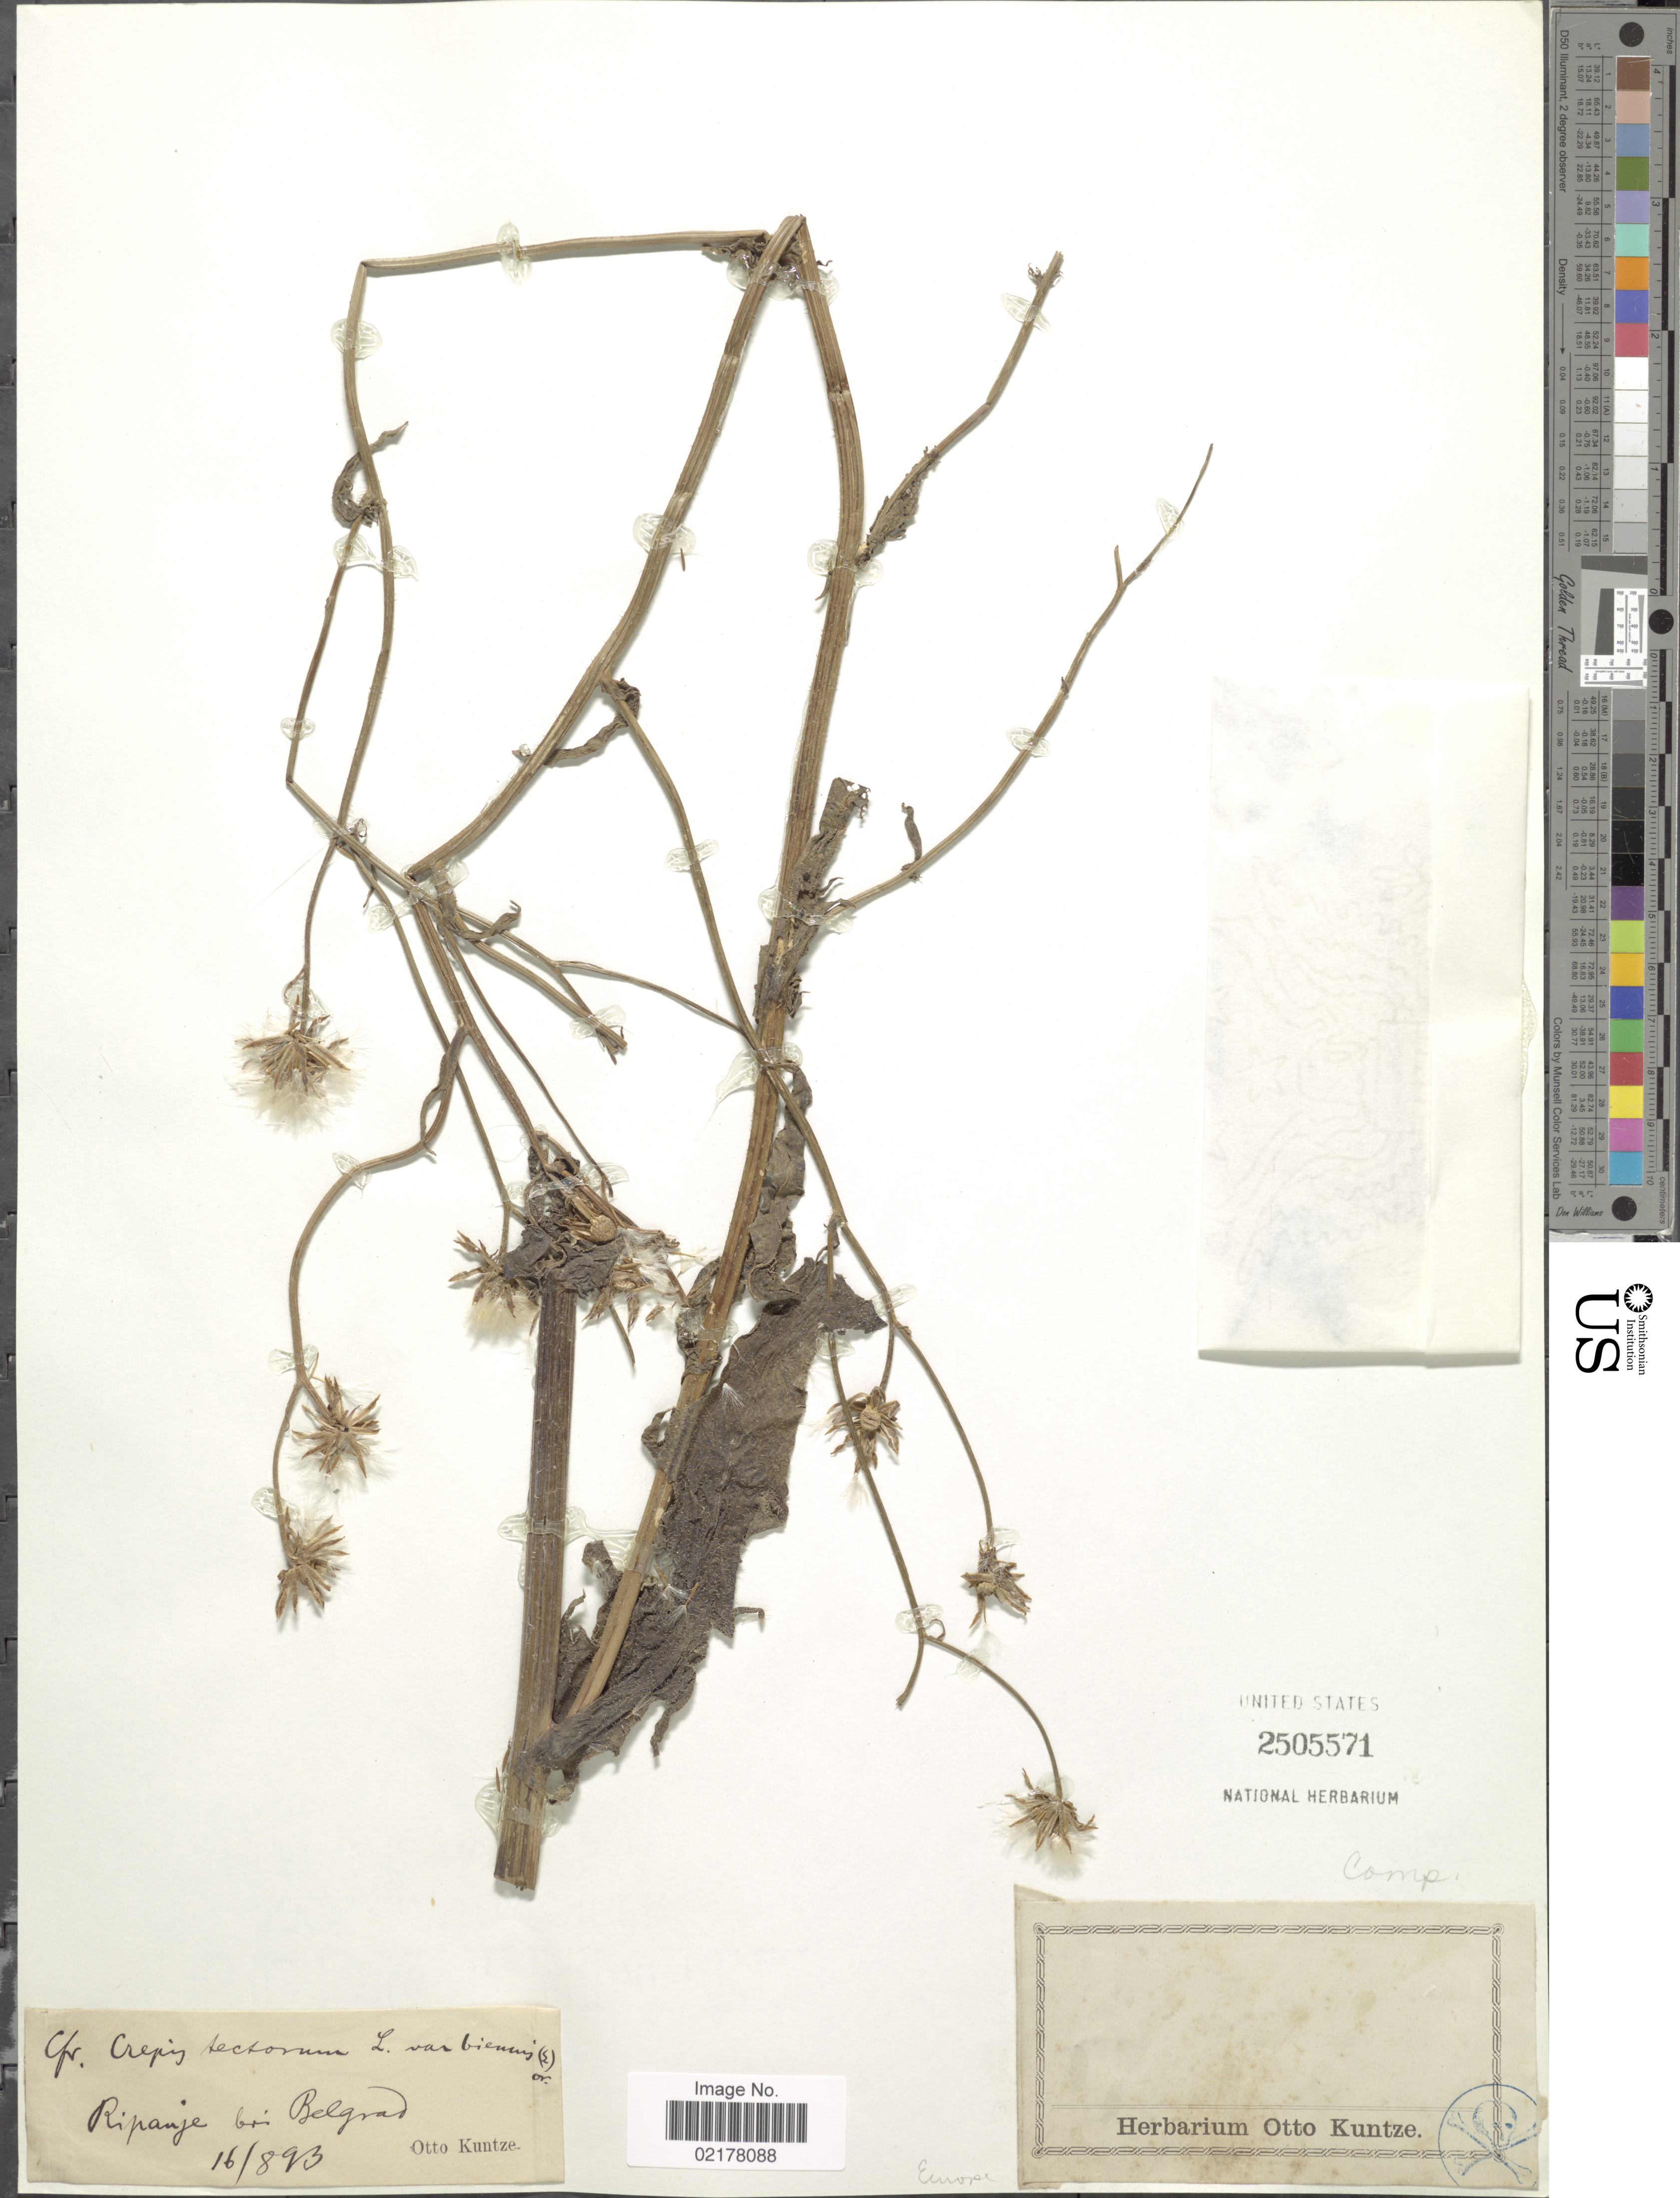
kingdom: Plantae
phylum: Tracheophyta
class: Magnoliopsida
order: Asterales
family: Asteraceae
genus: Crepis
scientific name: Crepis tectorum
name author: L.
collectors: C.E.O. Kuntze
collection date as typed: Transcribed d/m/y: 16/8/93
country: Serbia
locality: Ripanje bei Belgrade. Europe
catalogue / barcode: US 2505571